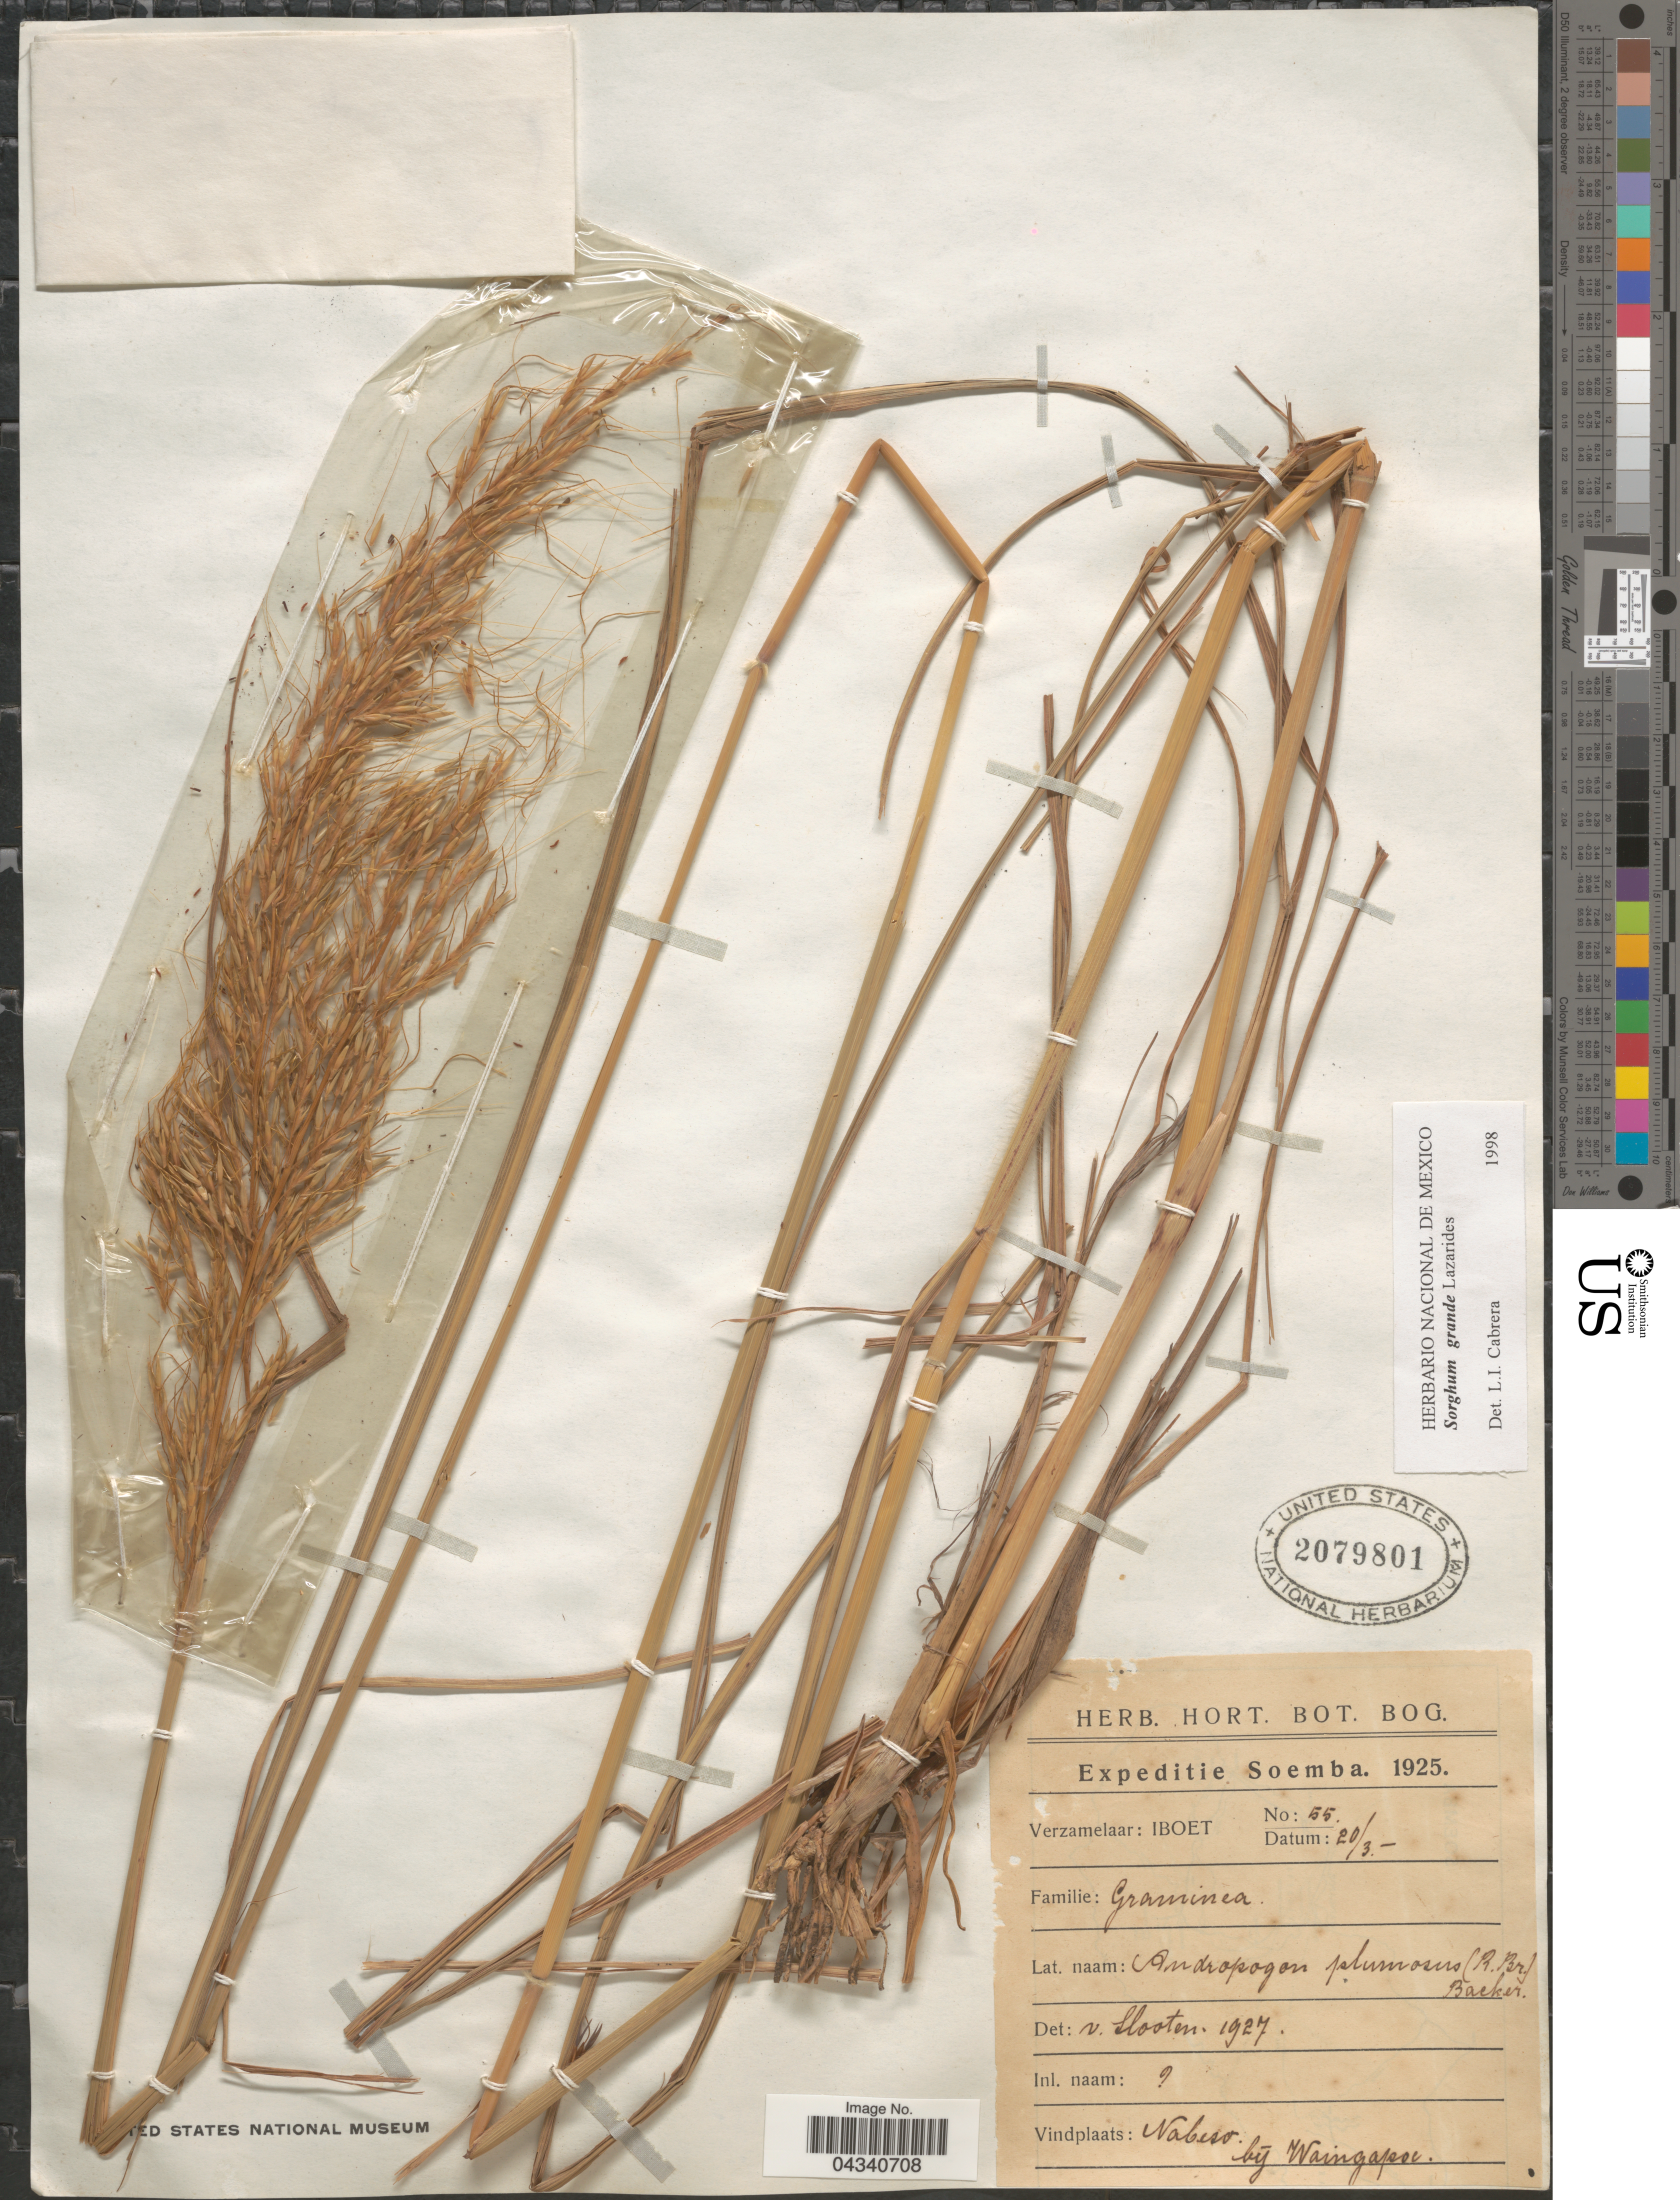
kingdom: Plantae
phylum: Tracheophyta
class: Liliopsida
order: Poales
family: Poaceae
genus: Sorghum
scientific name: Sorghum grande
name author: Lazarides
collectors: -. Iboet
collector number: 55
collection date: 1925-03-20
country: Indonesia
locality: Expeditie Soemba. 1925. Nabeso bij Waingapoe.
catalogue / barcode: US 2079801